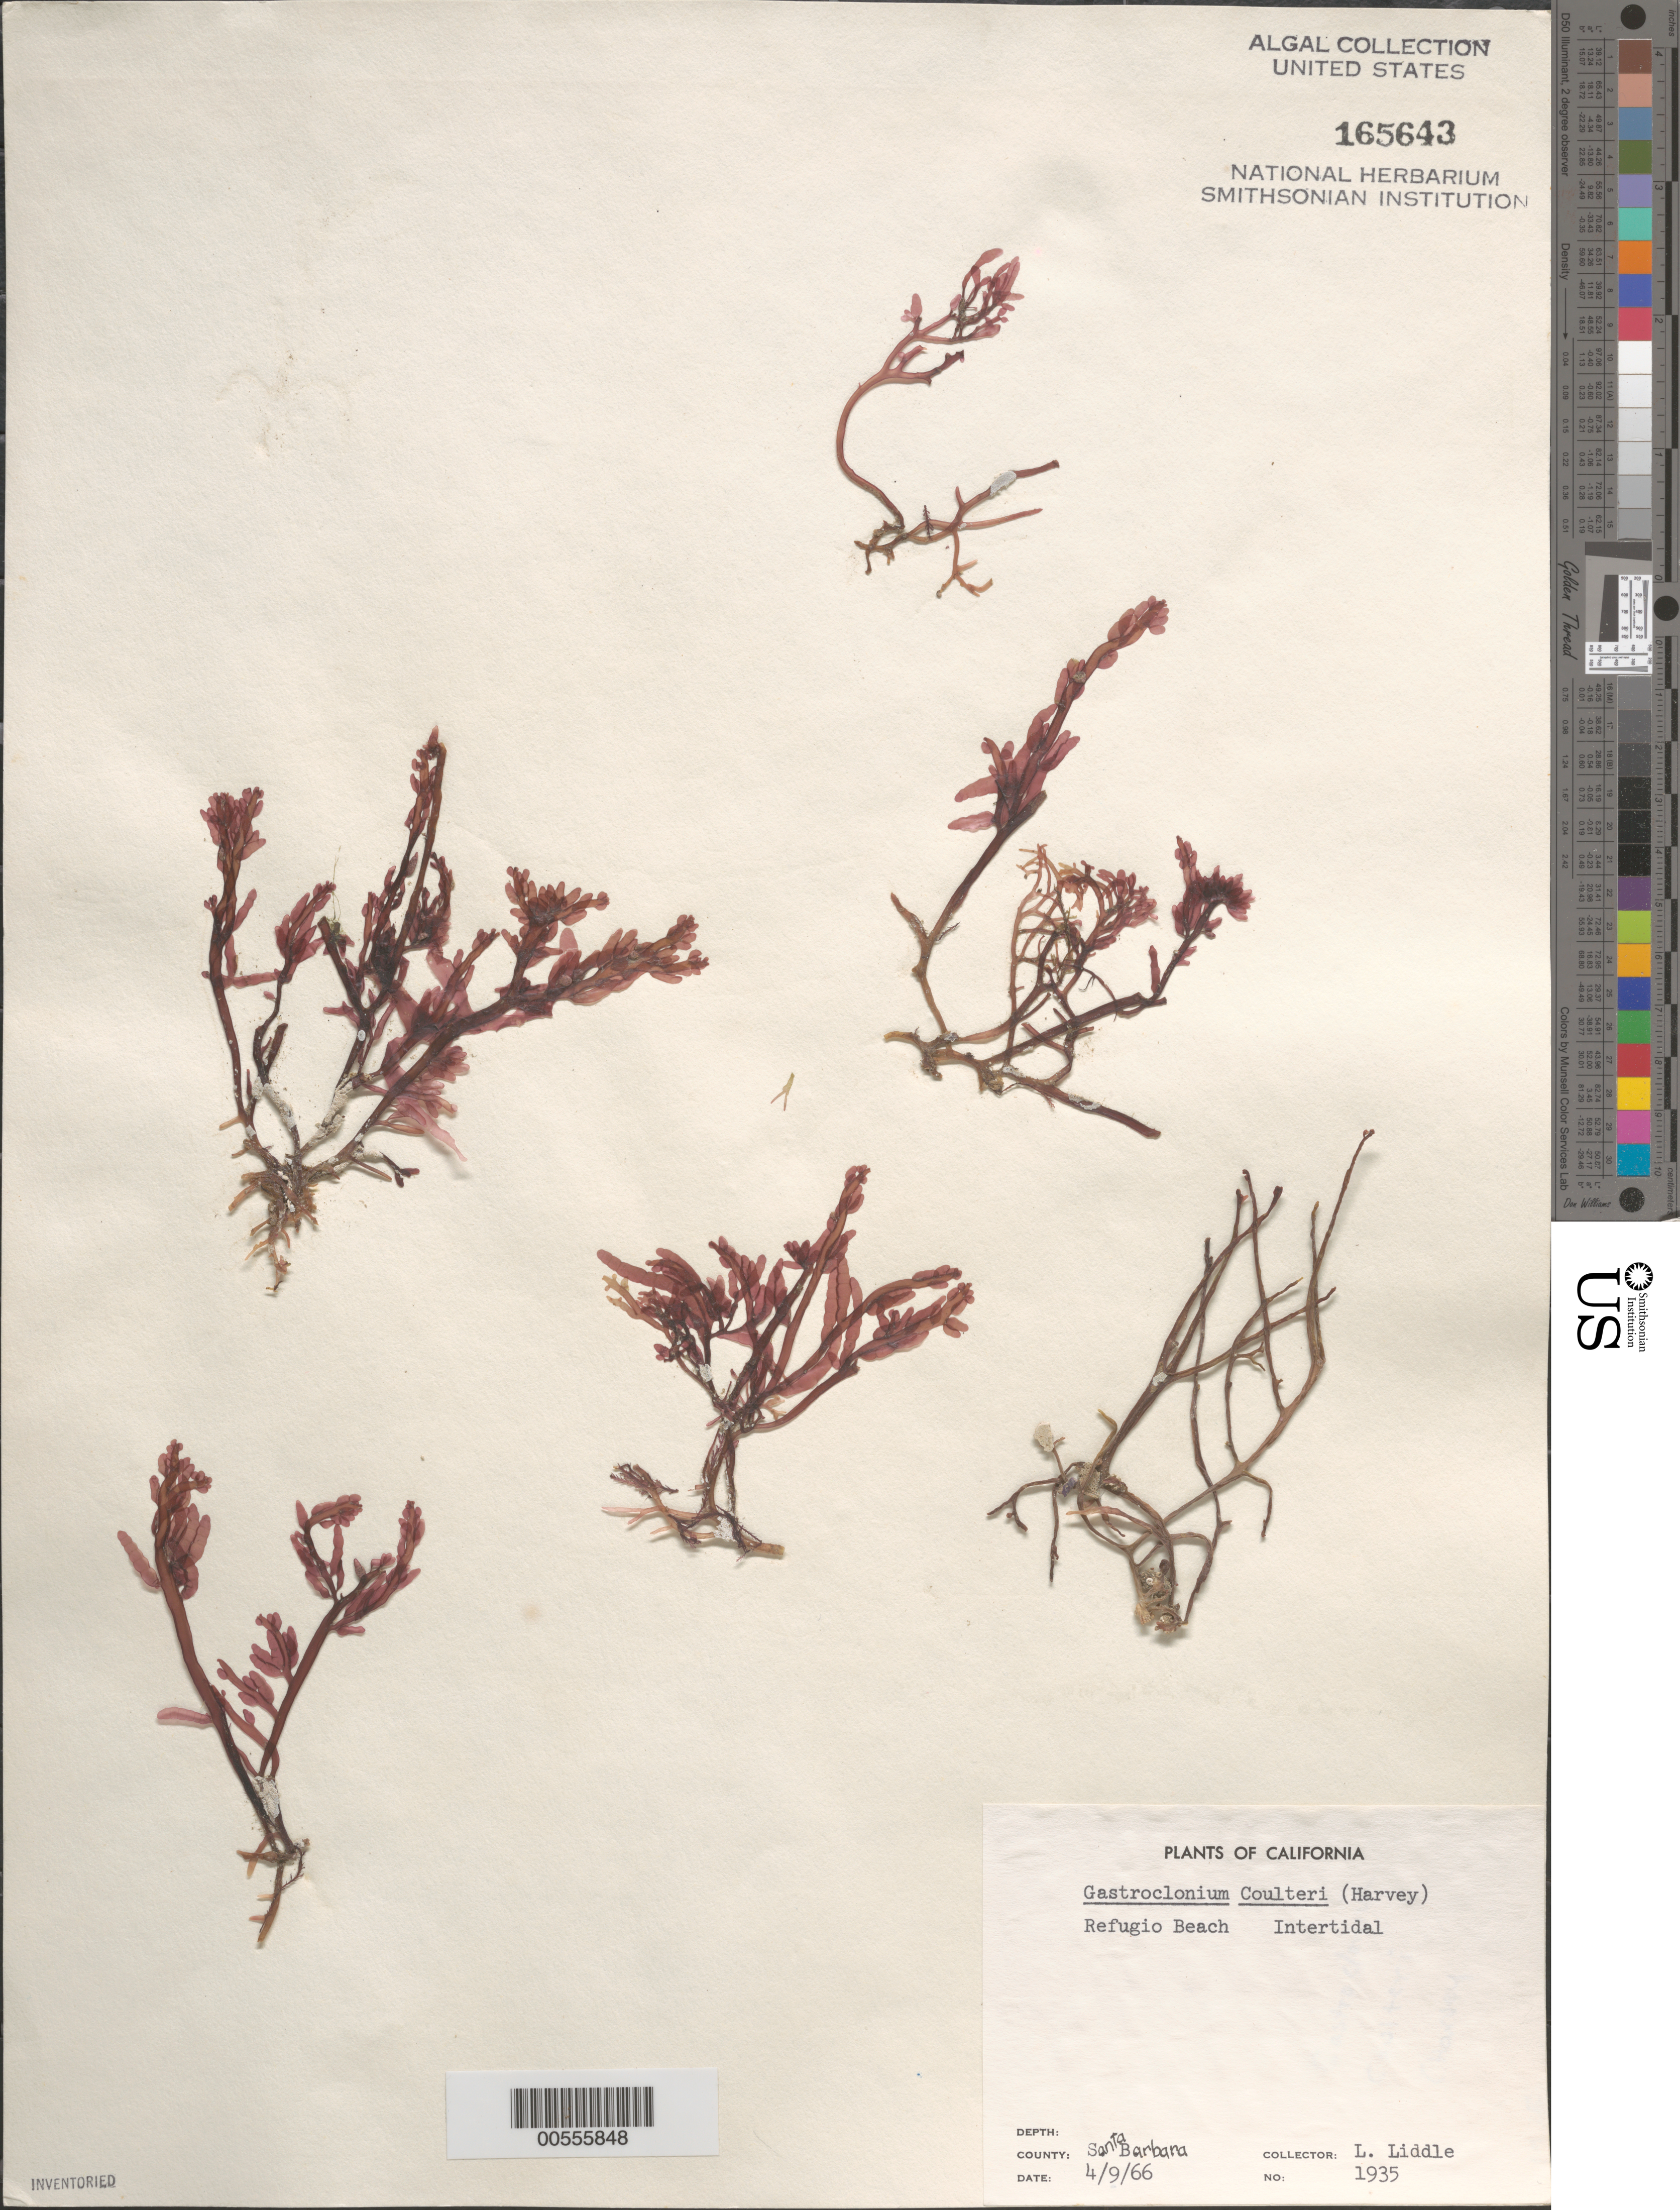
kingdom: Plantae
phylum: Rhodophyta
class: Florideophyceae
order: Rhodymeniales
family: Champiaceae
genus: Neogastroclonium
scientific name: Neogastroclonium subarticulatum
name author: (Turner) L. Le Gall et al.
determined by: Algae name updating Project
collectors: L. Liddle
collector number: Neushul 1935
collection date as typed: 09 Apr 1966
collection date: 1966-04-09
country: United States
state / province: California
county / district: Santa Barbara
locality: Refugio Beach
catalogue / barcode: US 165643